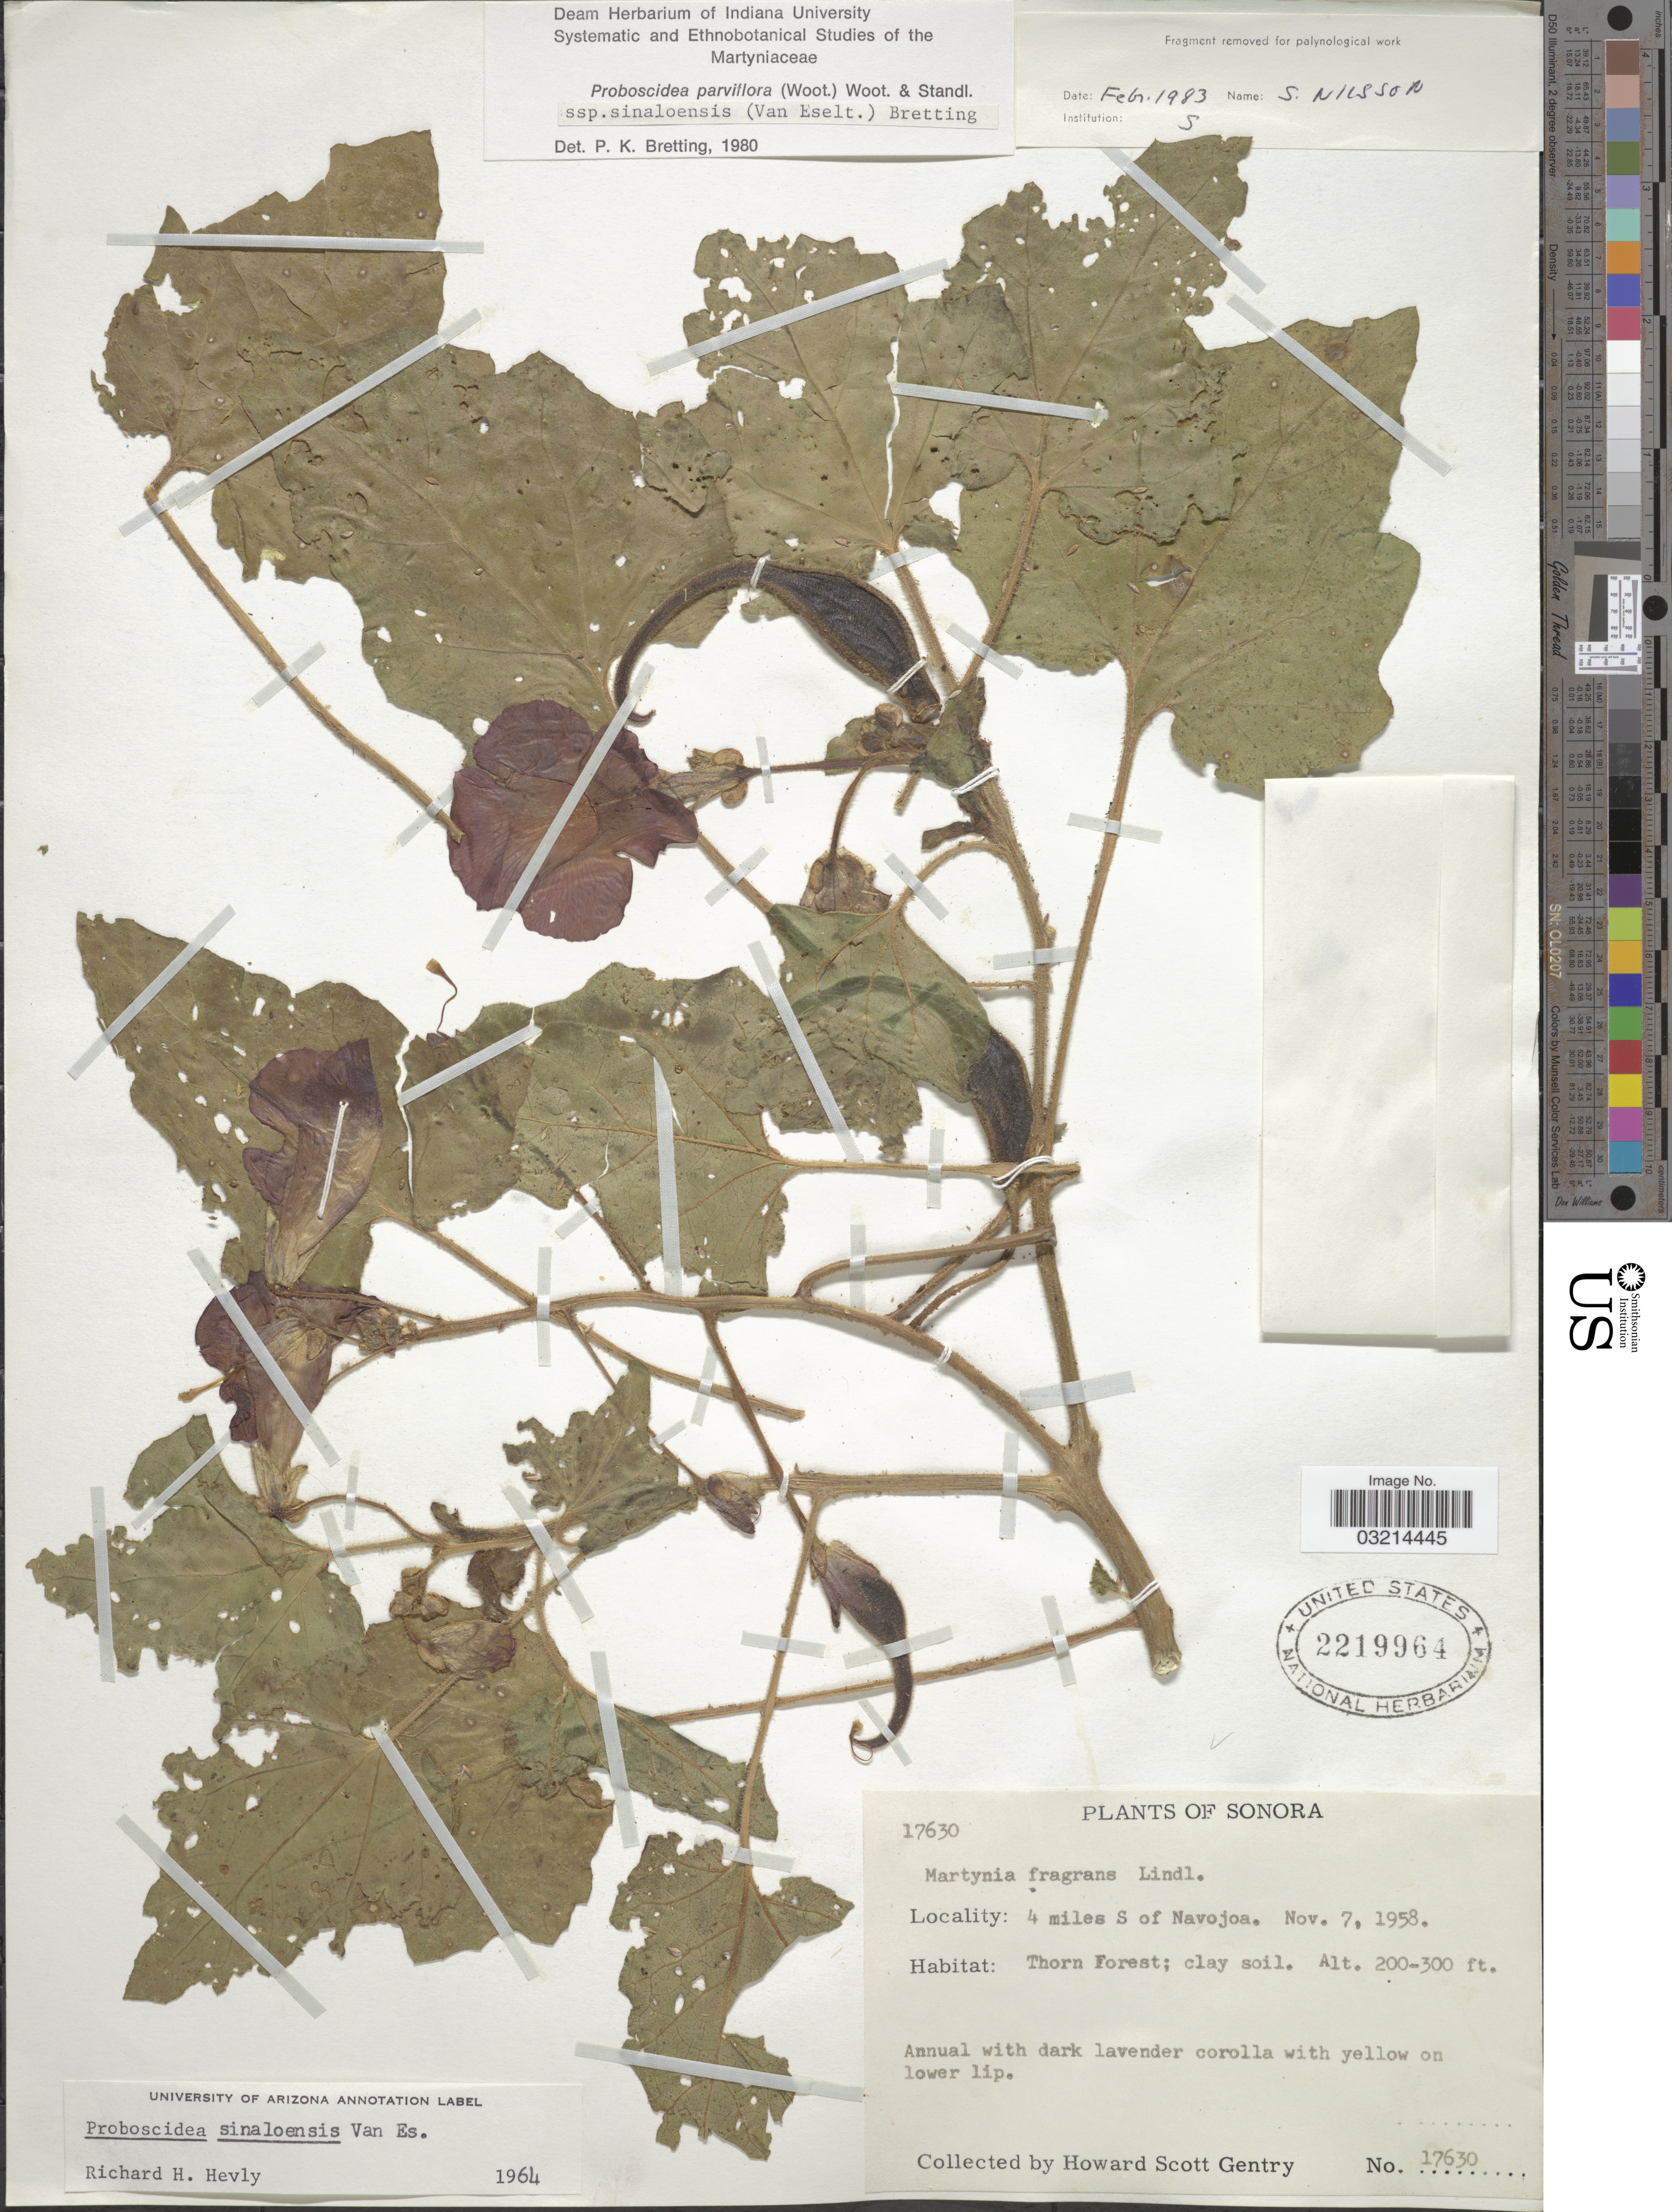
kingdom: Plantae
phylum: Tracheophyta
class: Magnoliopsida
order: Lamiales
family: Martyniaceae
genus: Proboscidea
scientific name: Proboscidea parviflora subsp. sinaloensis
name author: (Wooton) Wooton & Standl.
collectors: H. S. Gentry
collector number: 17630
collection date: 1958-11-07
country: Mexico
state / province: Sonora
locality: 4 miles S of Navojoa.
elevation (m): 61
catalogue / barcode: US 2219964